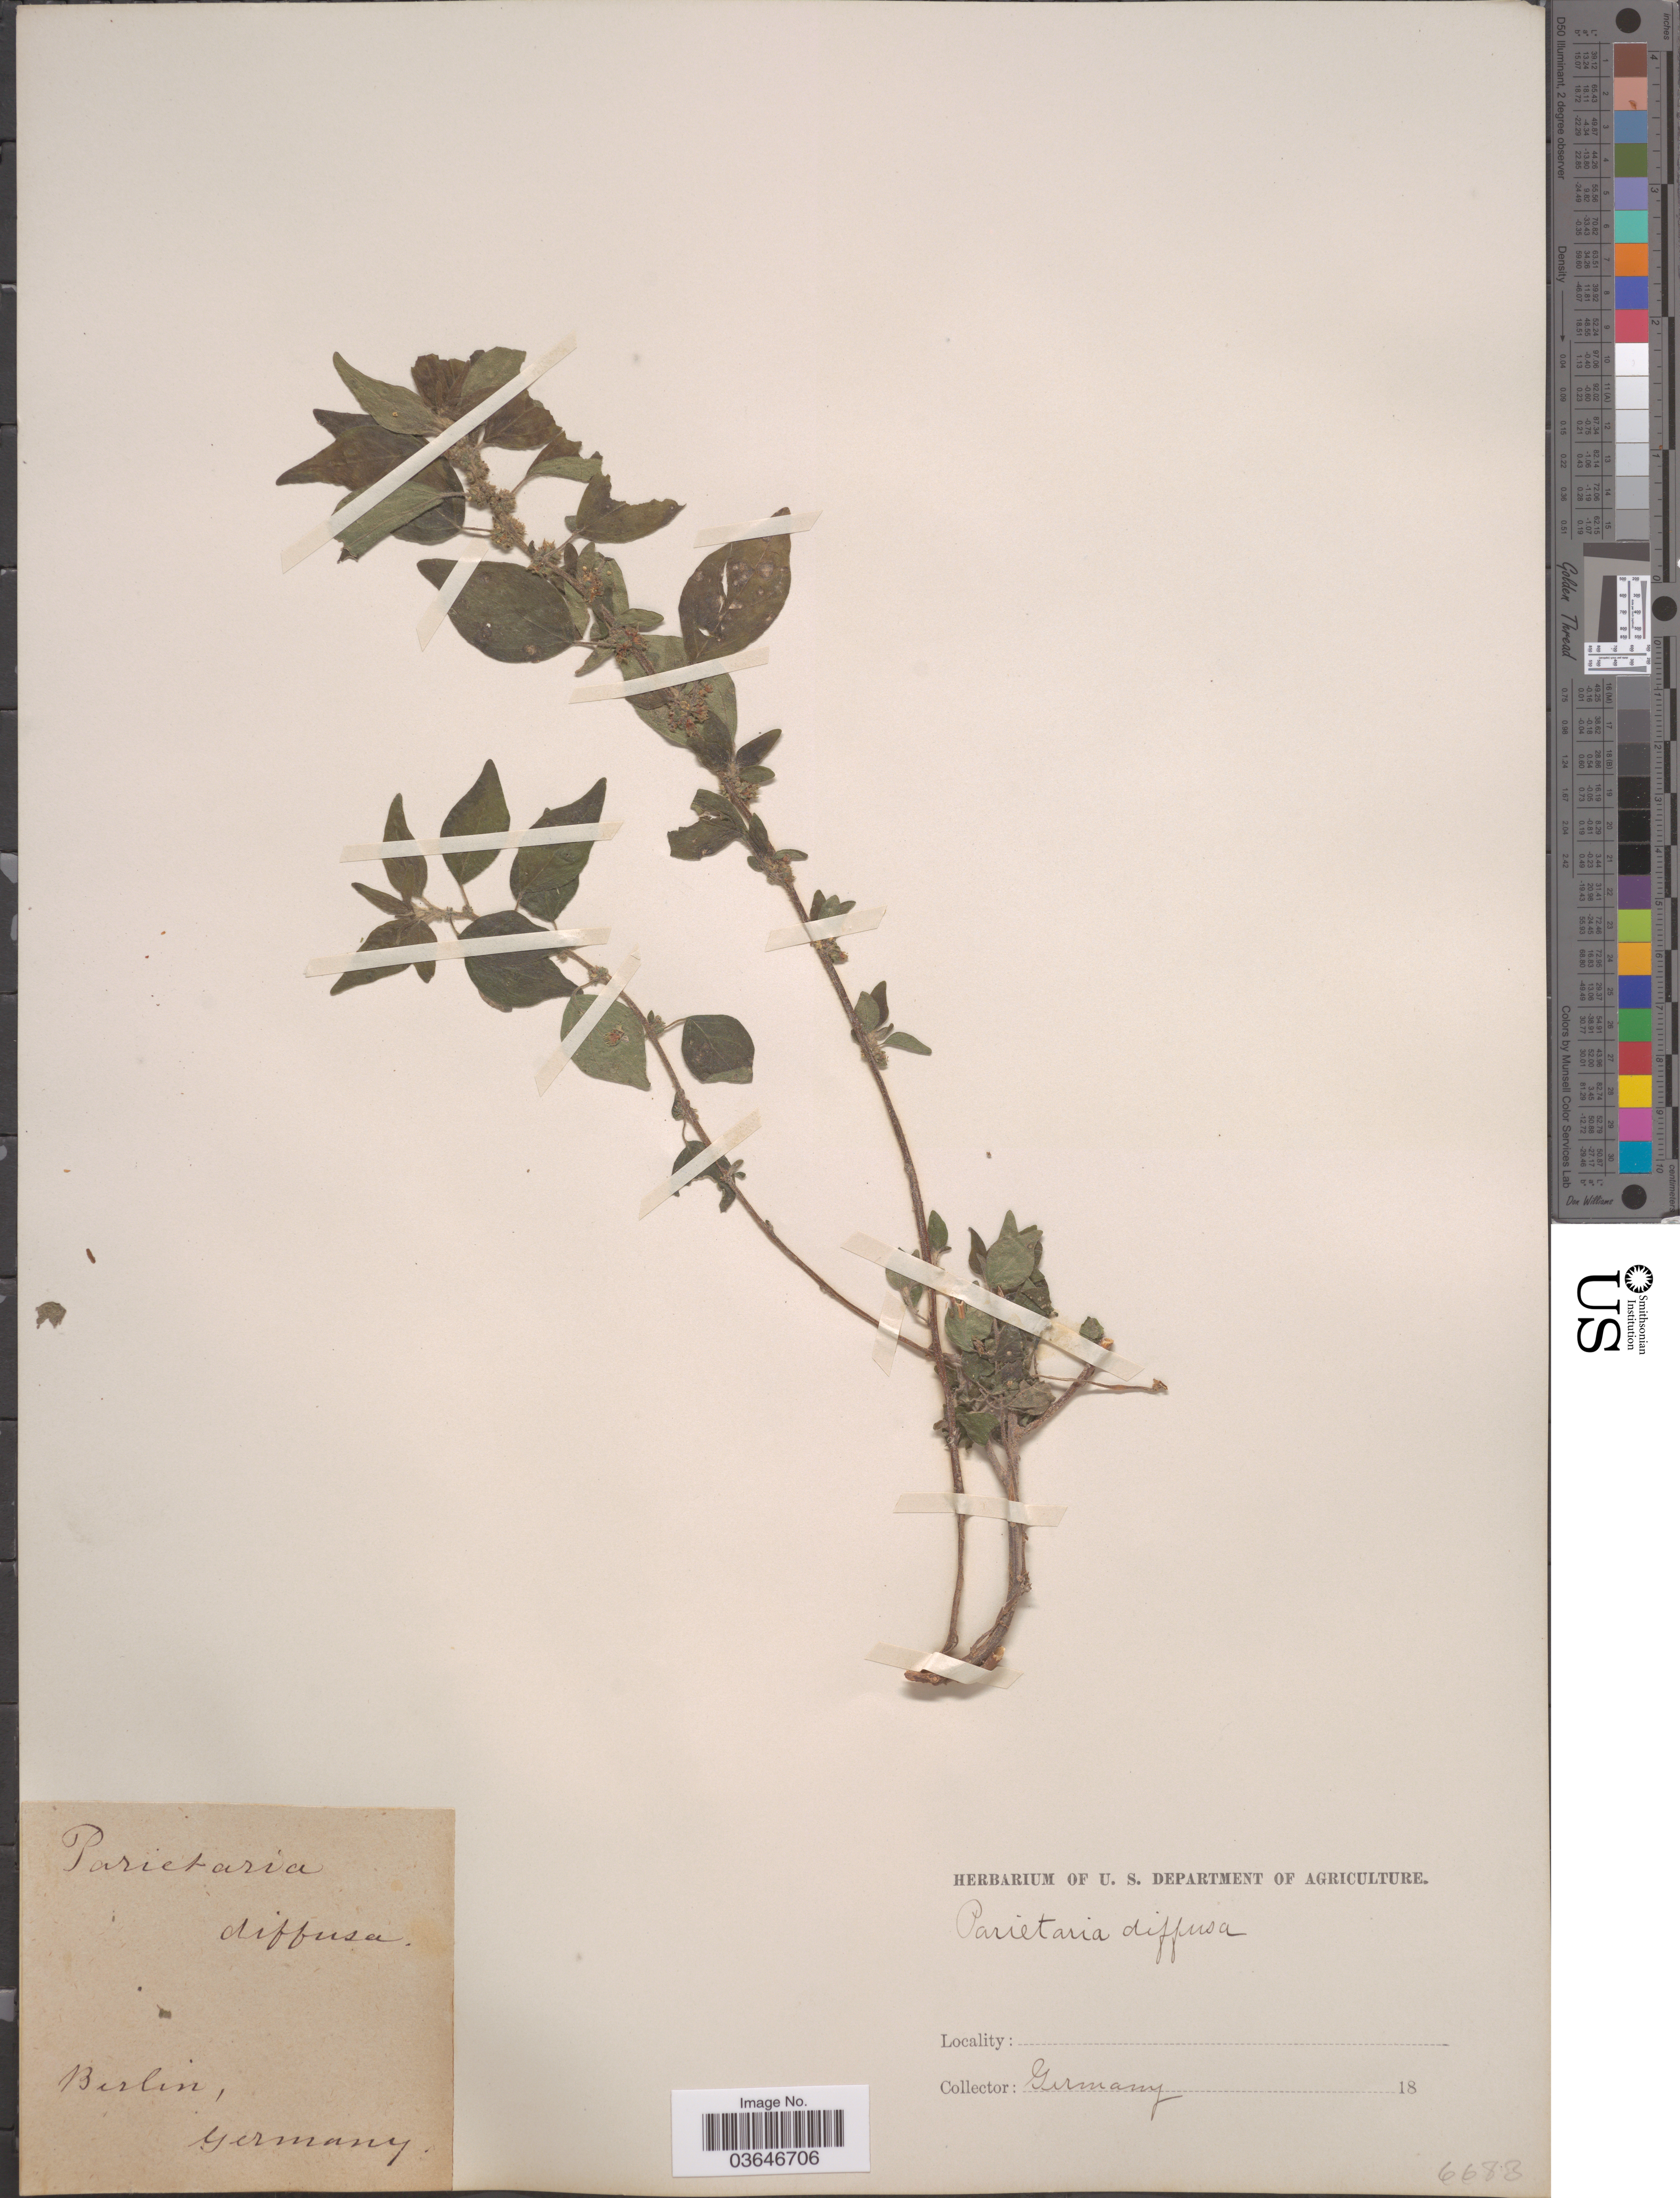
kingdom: Plantae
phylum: Tracheophyta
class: Magnoliopsida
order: Rosales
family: Urticaceae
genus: Parietaria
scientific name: Parietaria diffusa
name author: Mert. ex W.D.J. Koch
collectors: Facchini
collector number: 6683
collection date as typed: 18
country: Germany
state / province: Berlin